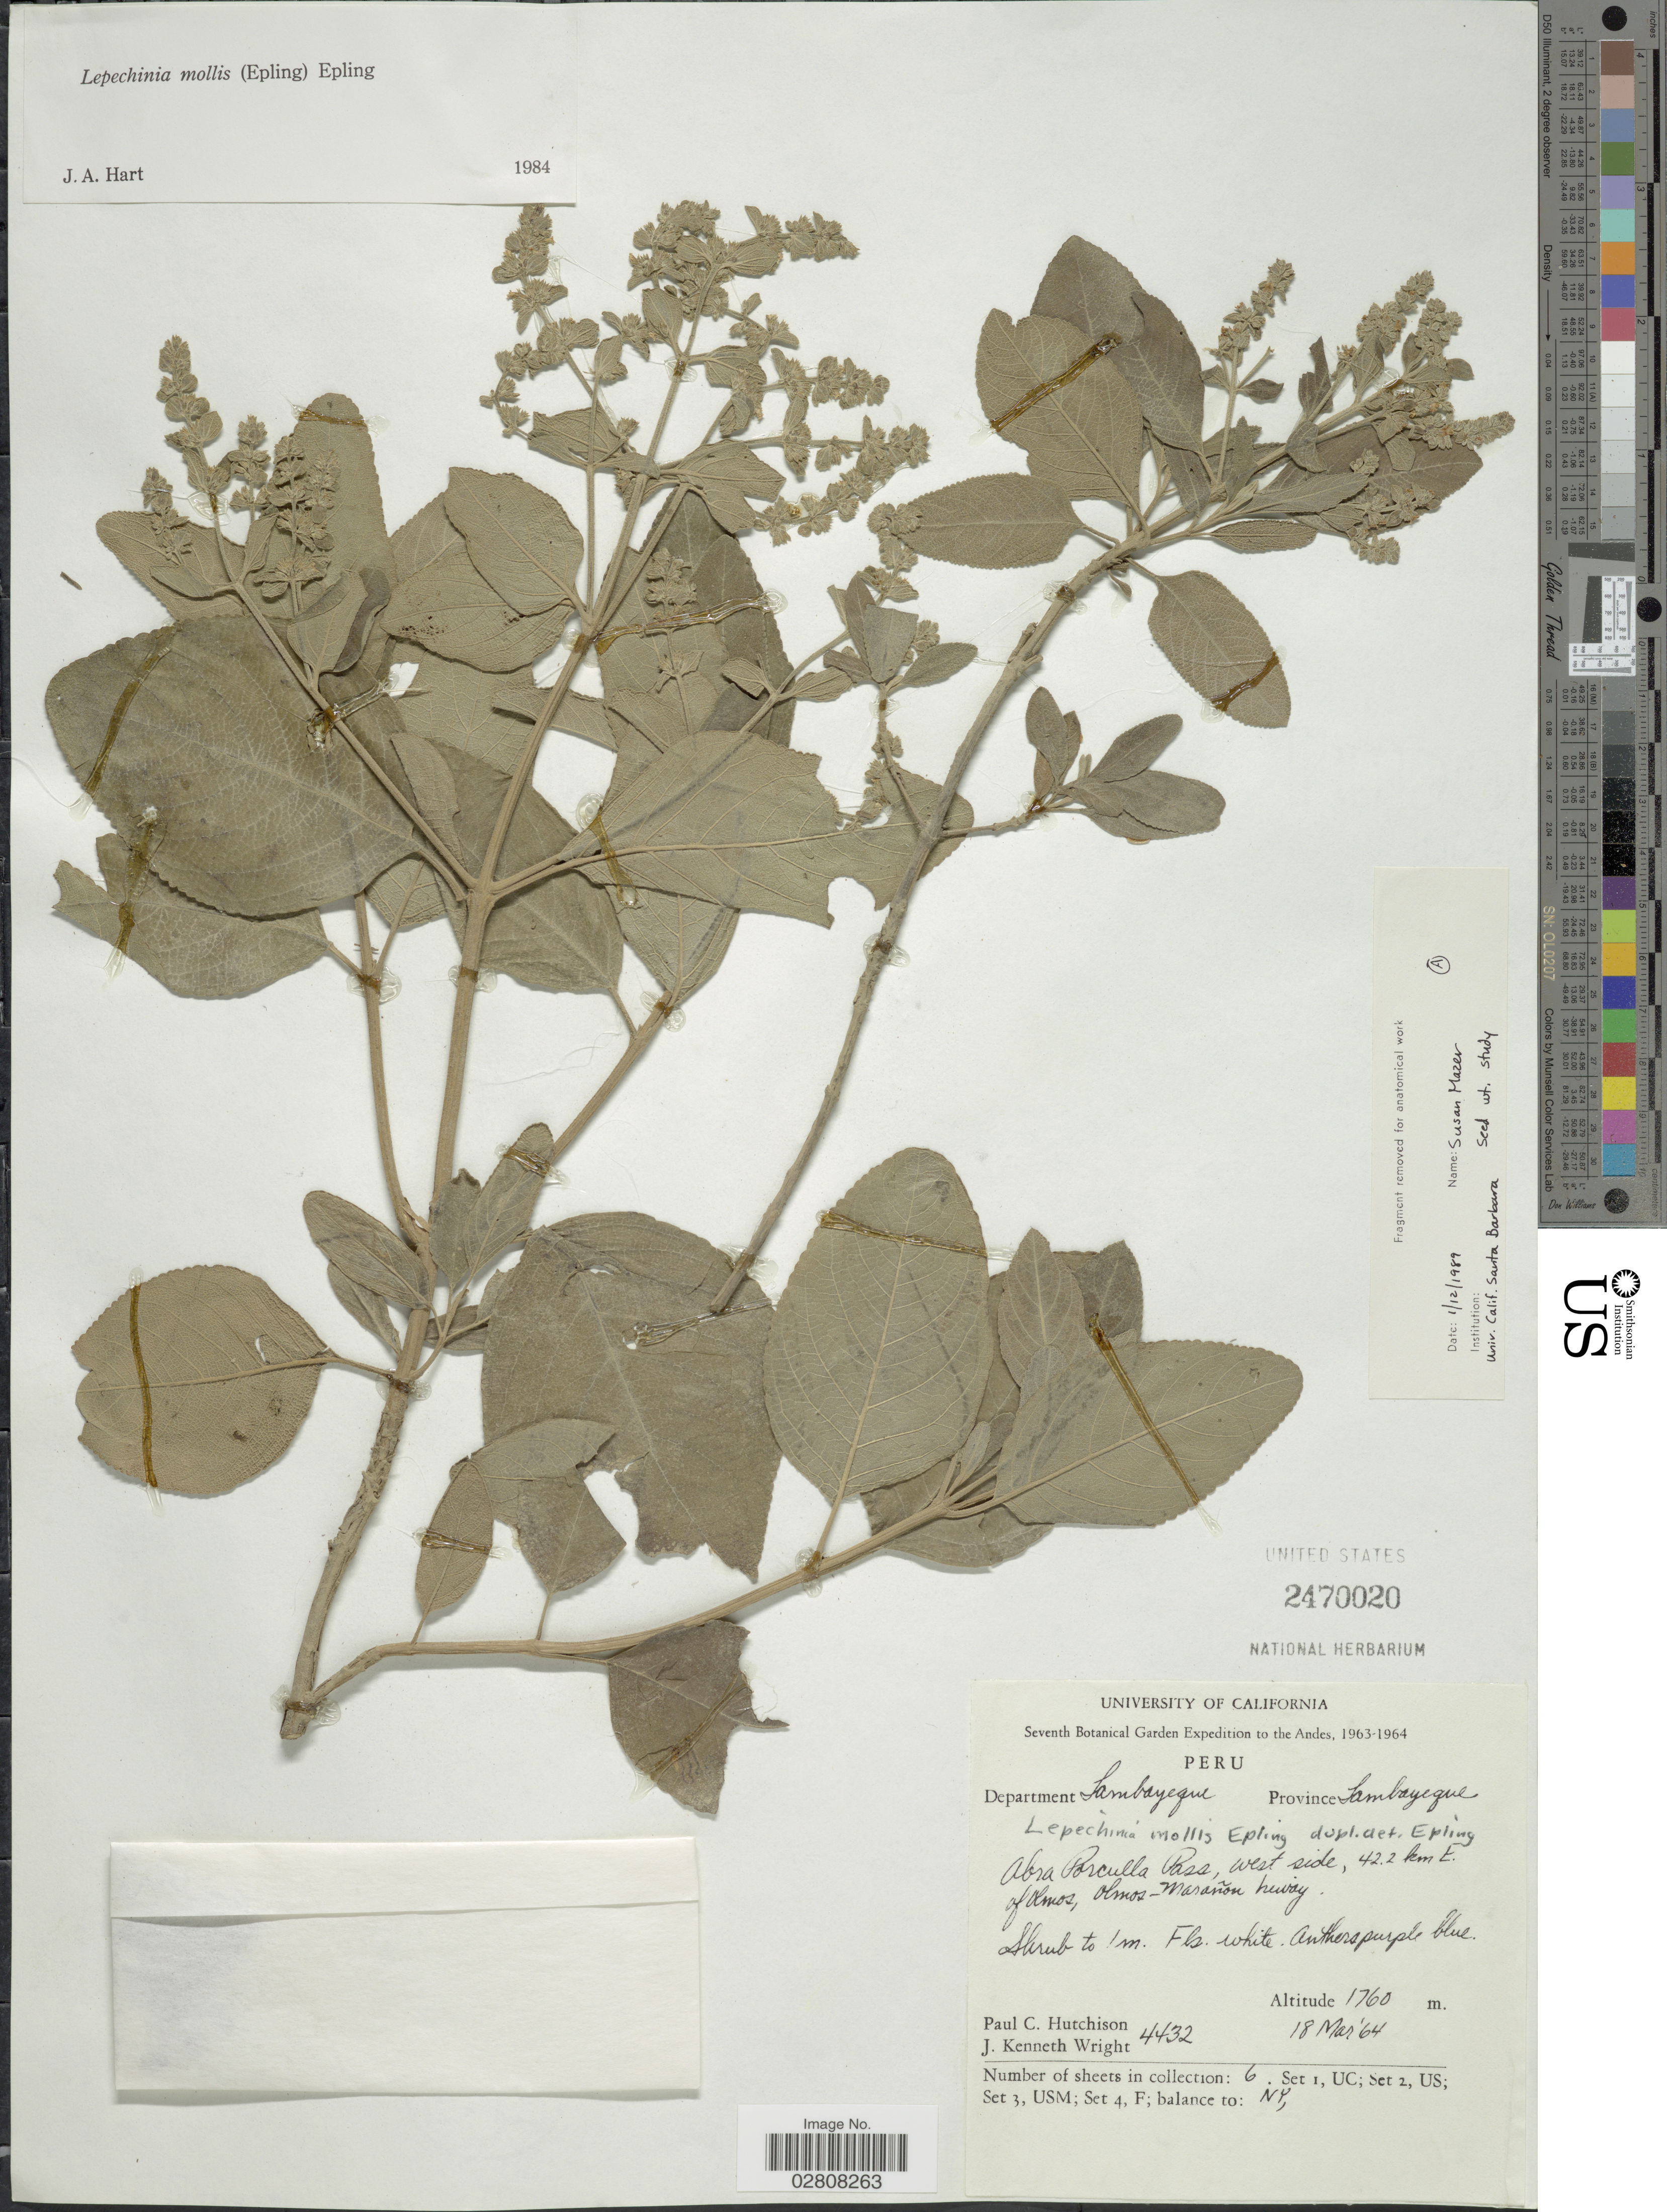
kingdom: Plantae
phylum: Tracheophyta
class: Magnoliopsida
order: Lamiales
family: Lamiaceae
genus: Lepechinia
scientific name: Lepechinia mollis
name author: (Epling) Epling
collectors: P. C. Hutchison & J. K. Wright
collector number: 4432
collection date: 1964-03-18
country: Peru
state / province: Lambayeque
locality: Department Lambayeque. Province Lambayeque. Abra Porculla Pass, west side, 42.2 km E. of Olmos, Olmos-Marañon heway.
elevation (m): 1760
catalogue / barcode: US 2470020